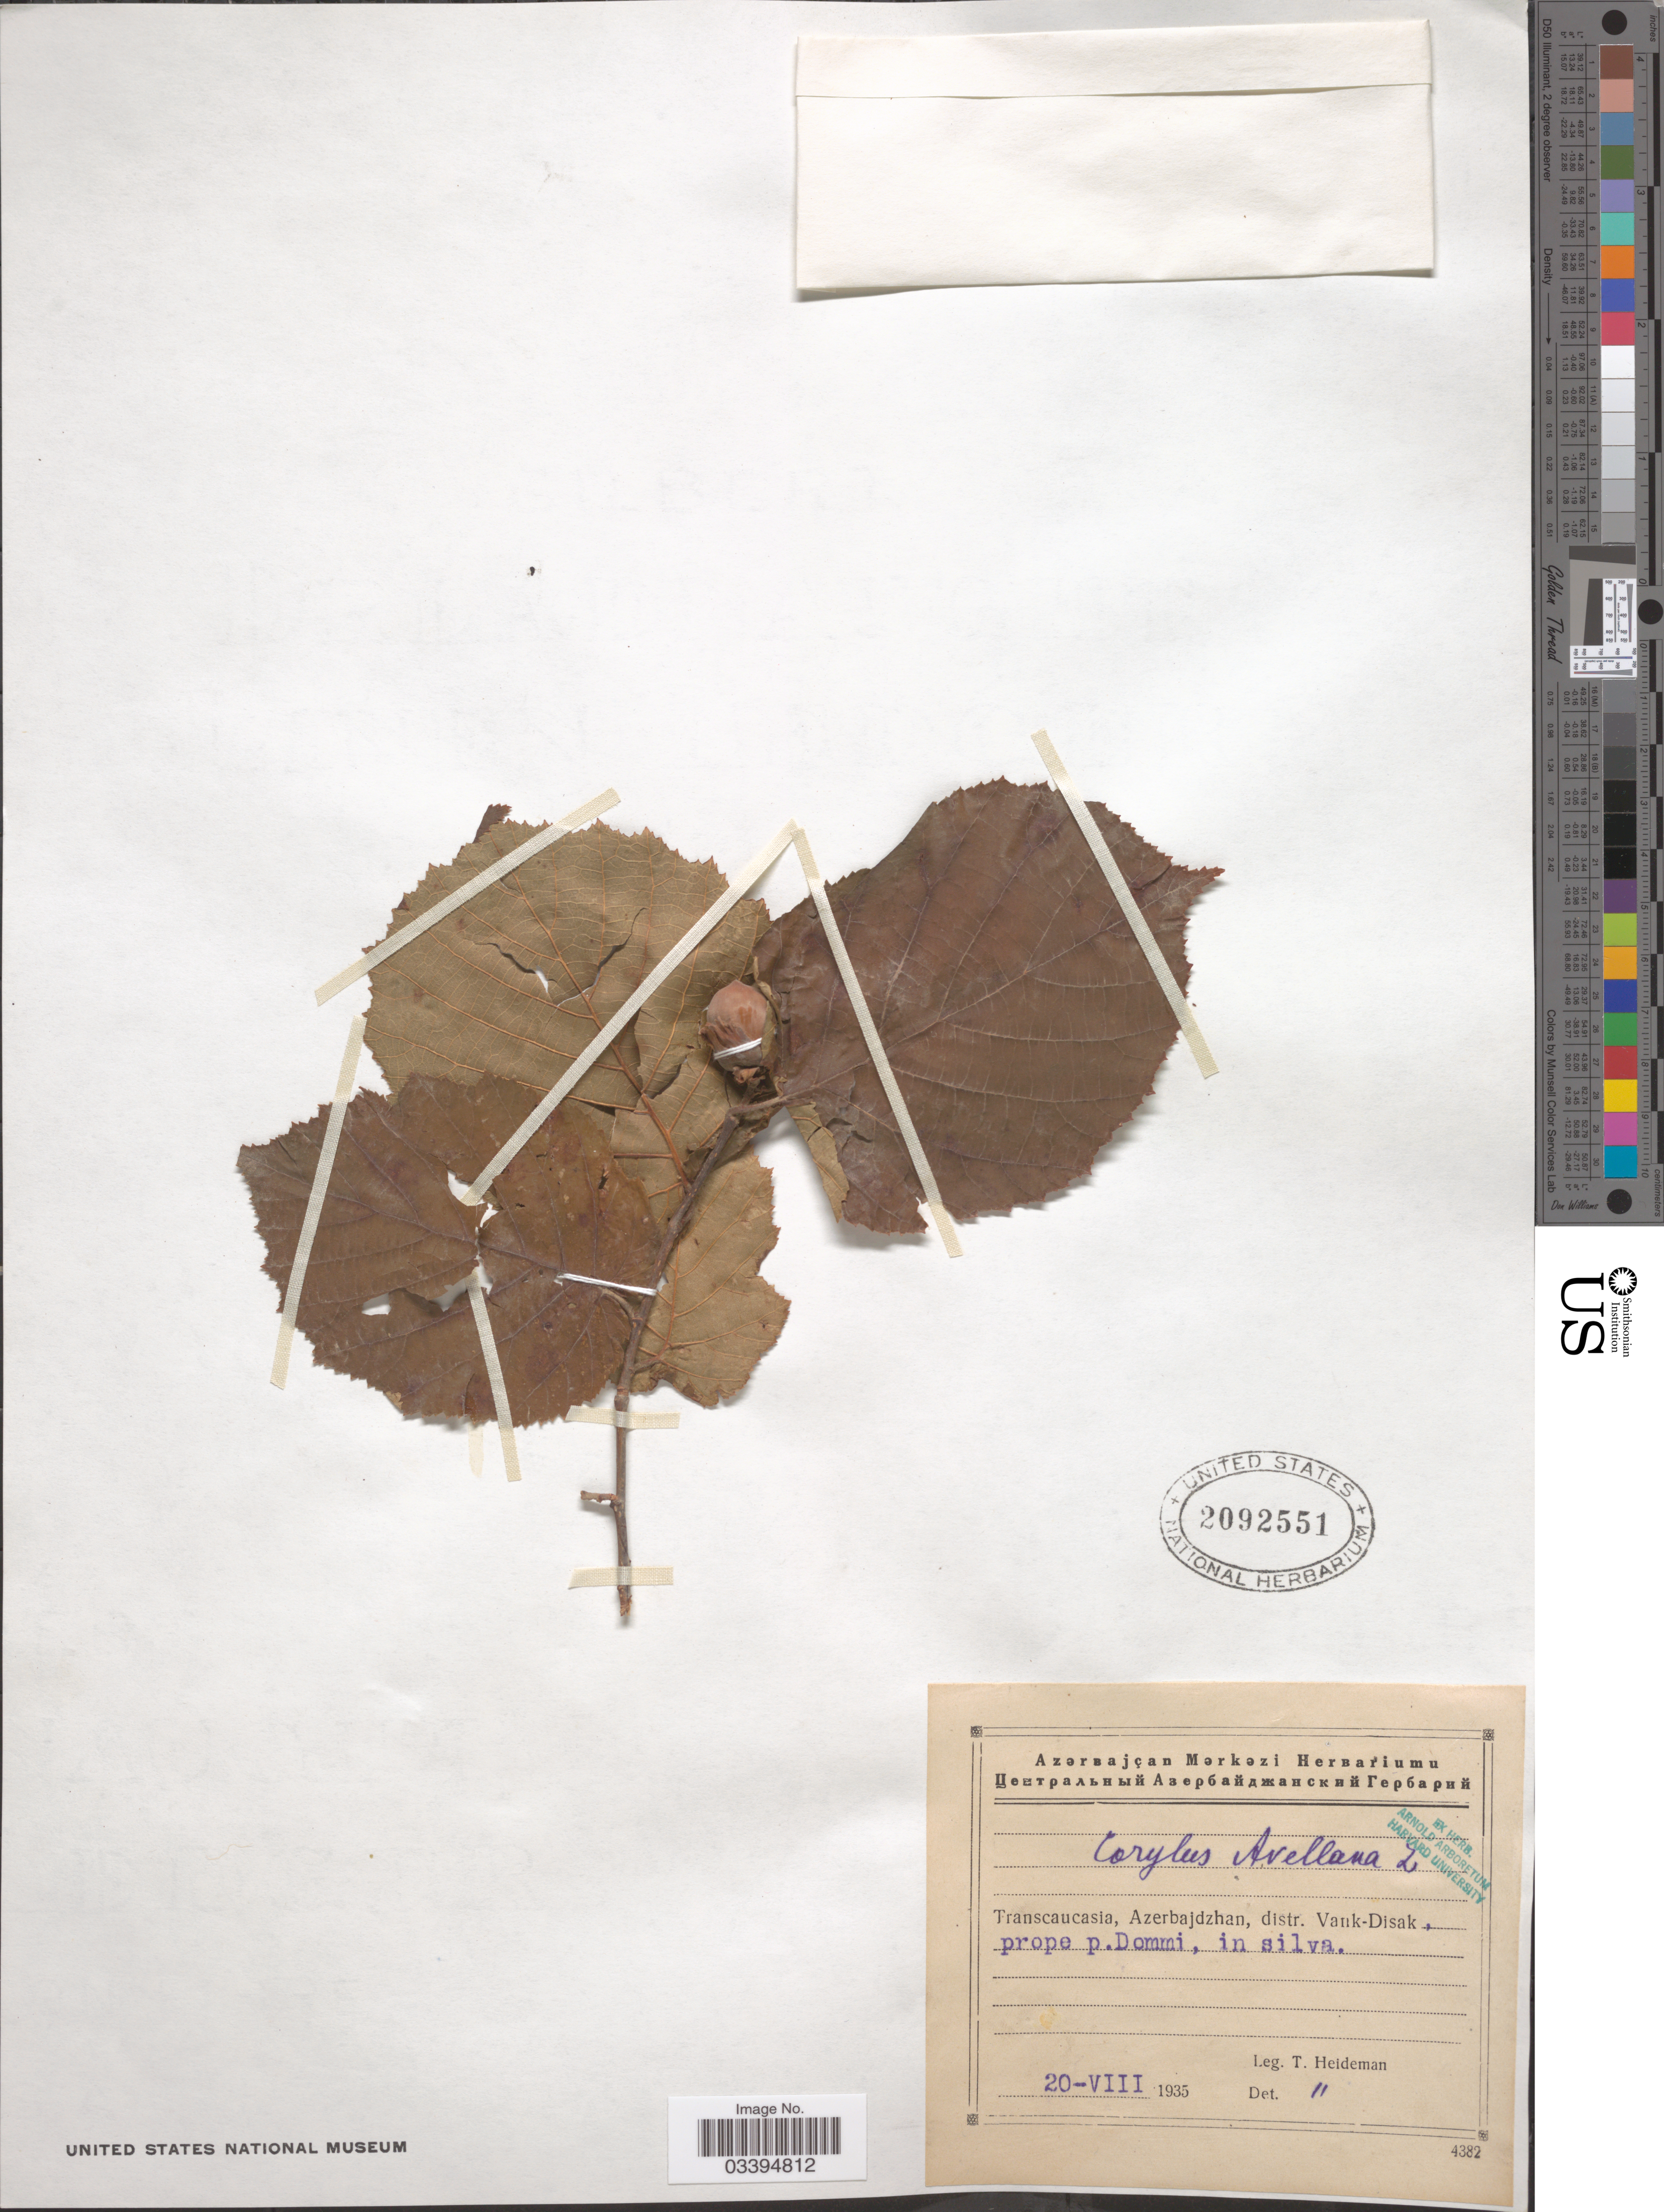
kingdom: Plantae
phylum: Tracheophyta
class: Magnoliopsida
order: Fagales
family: Betulaceae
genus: Corylus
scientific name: Corylus avellana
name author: L.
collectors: T. Heideman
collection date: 1935-08-20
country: Azerbaijan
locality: Transcaucasia, Azerbajdzhan, distr. Vank-Disak., prope p. Dommi, in silva.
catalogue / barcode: US 2092551